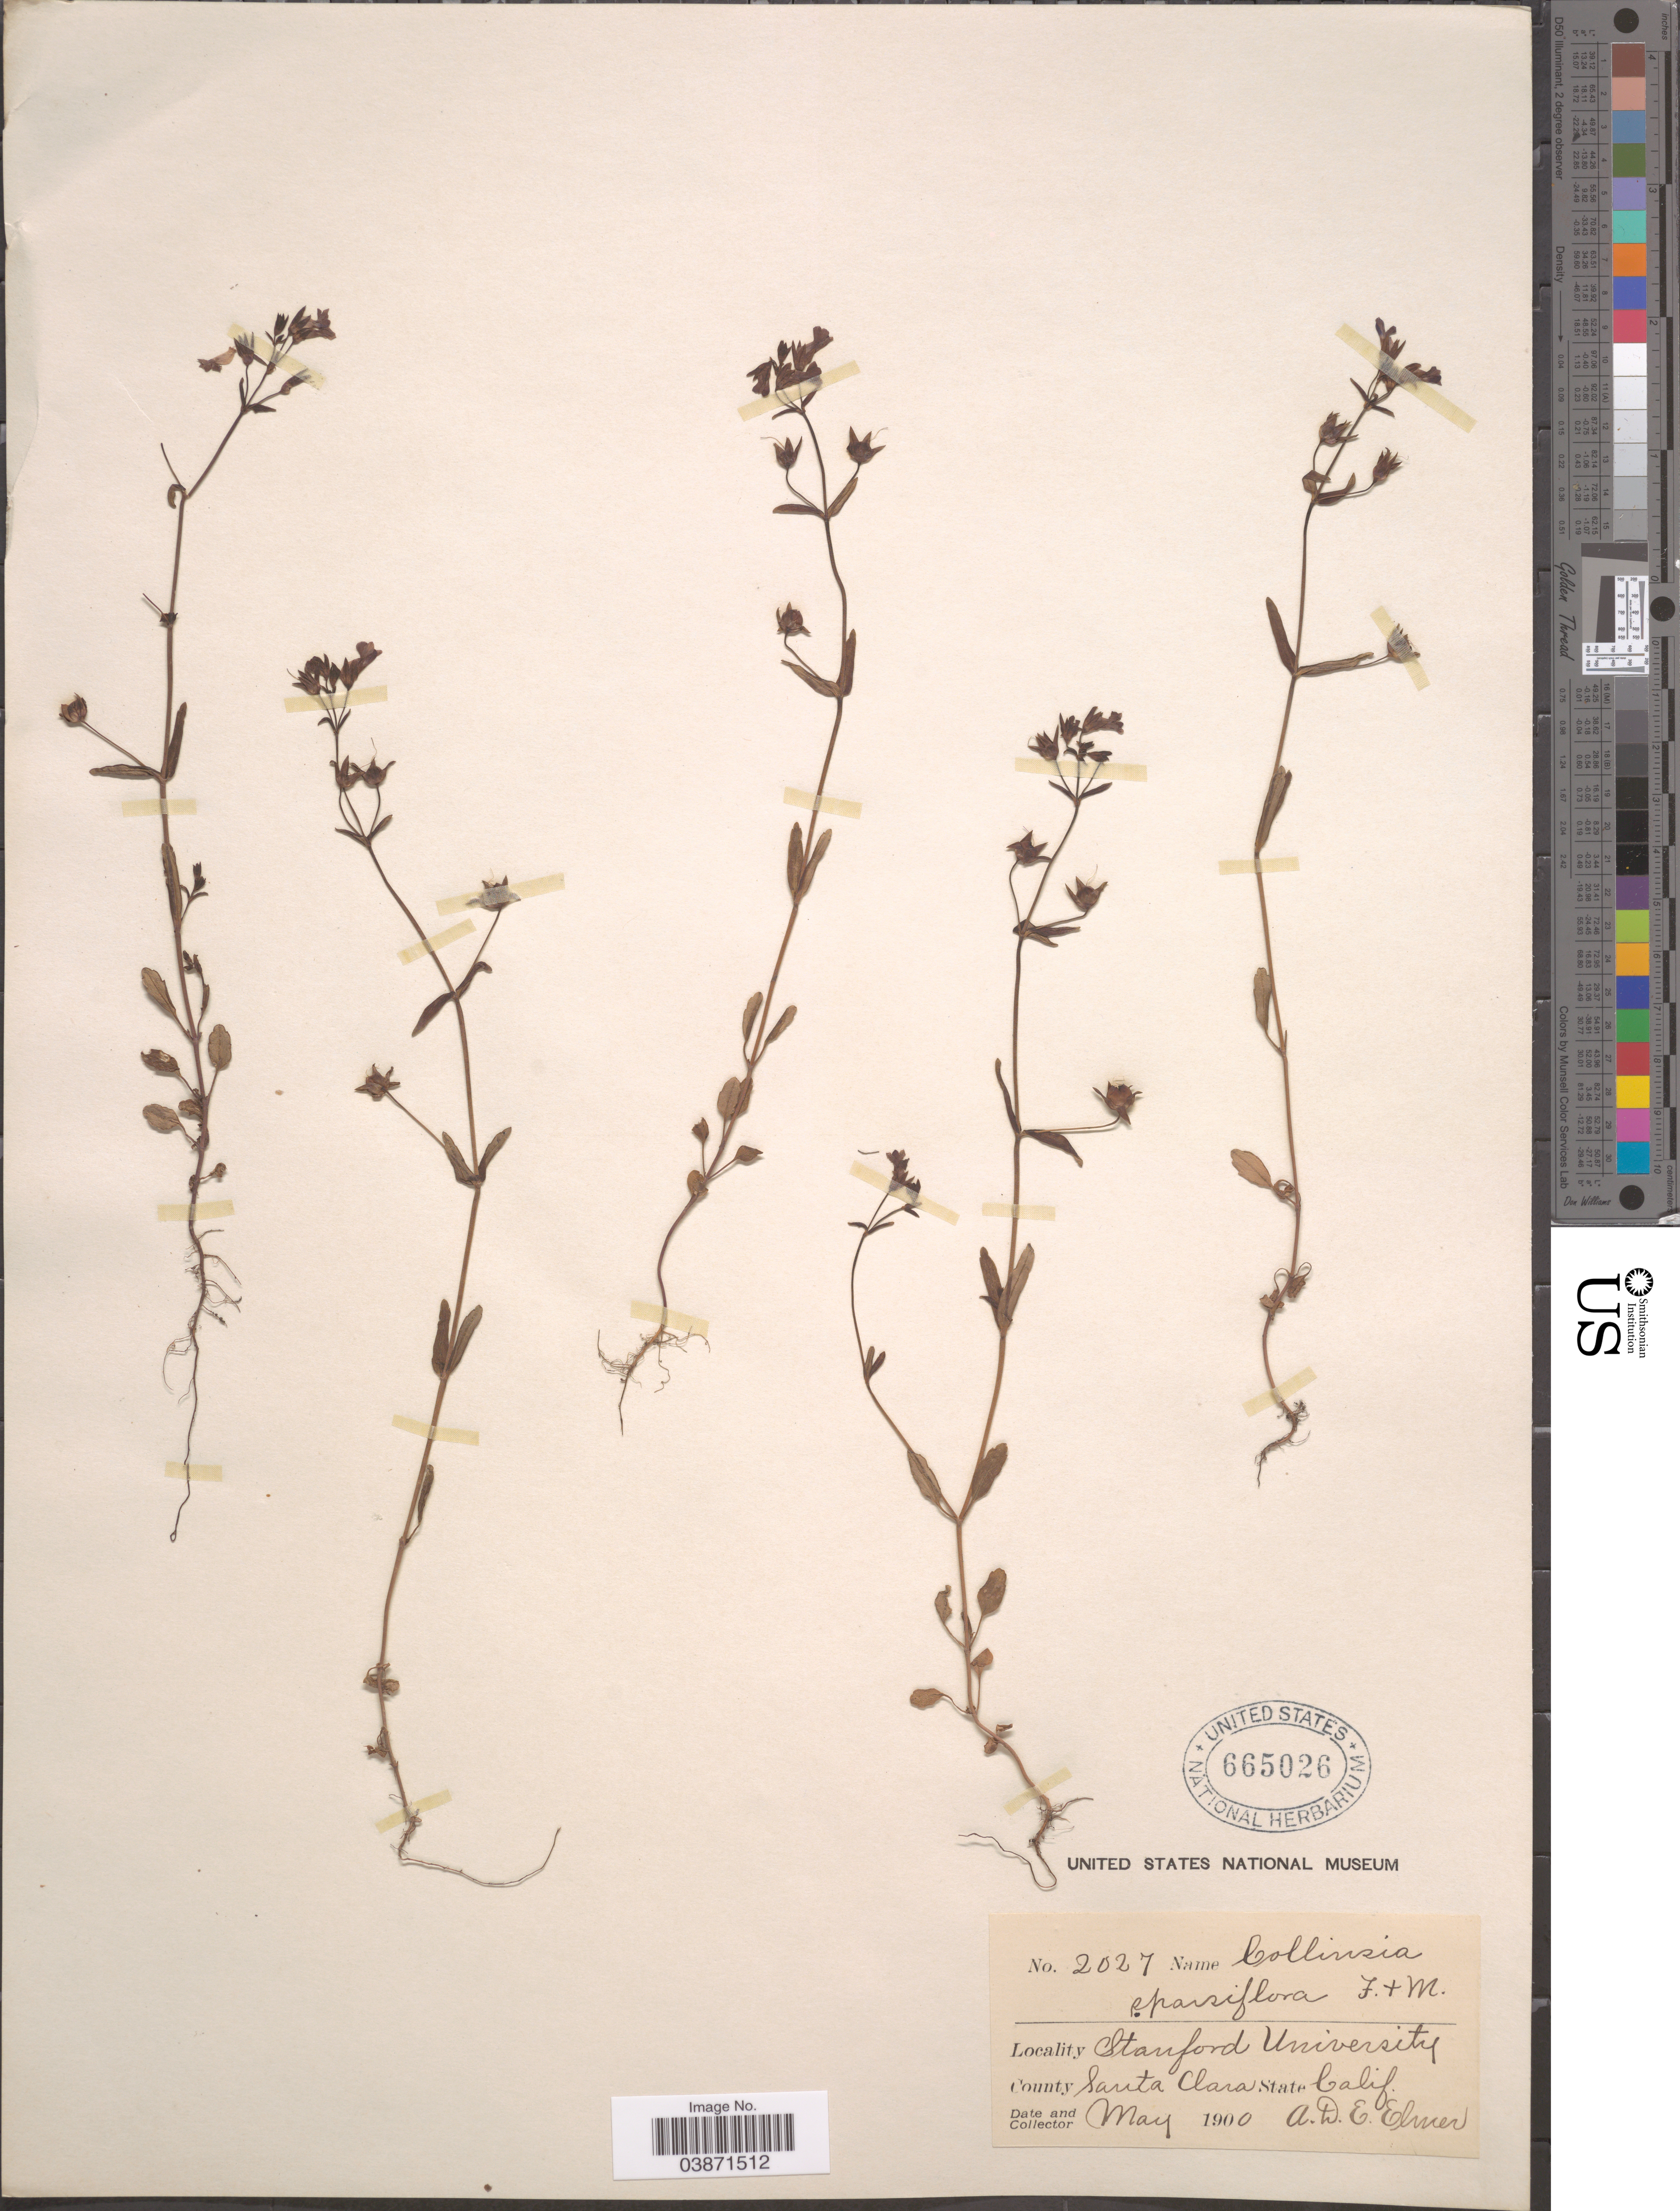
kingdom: Plantae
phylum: Tracheophyta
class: Magnoliopsida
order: Lamiales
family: Plantaginaceae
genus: Collinsia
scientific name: Collinsia sparsiflora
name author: Fisch. & C.A. Mey.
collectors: A. D. E. Elmer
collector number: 2027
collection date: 1900-05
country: United States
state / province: California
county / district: Santa Clara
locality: Stanford University. County Santa Clara.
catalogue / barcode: US 665026